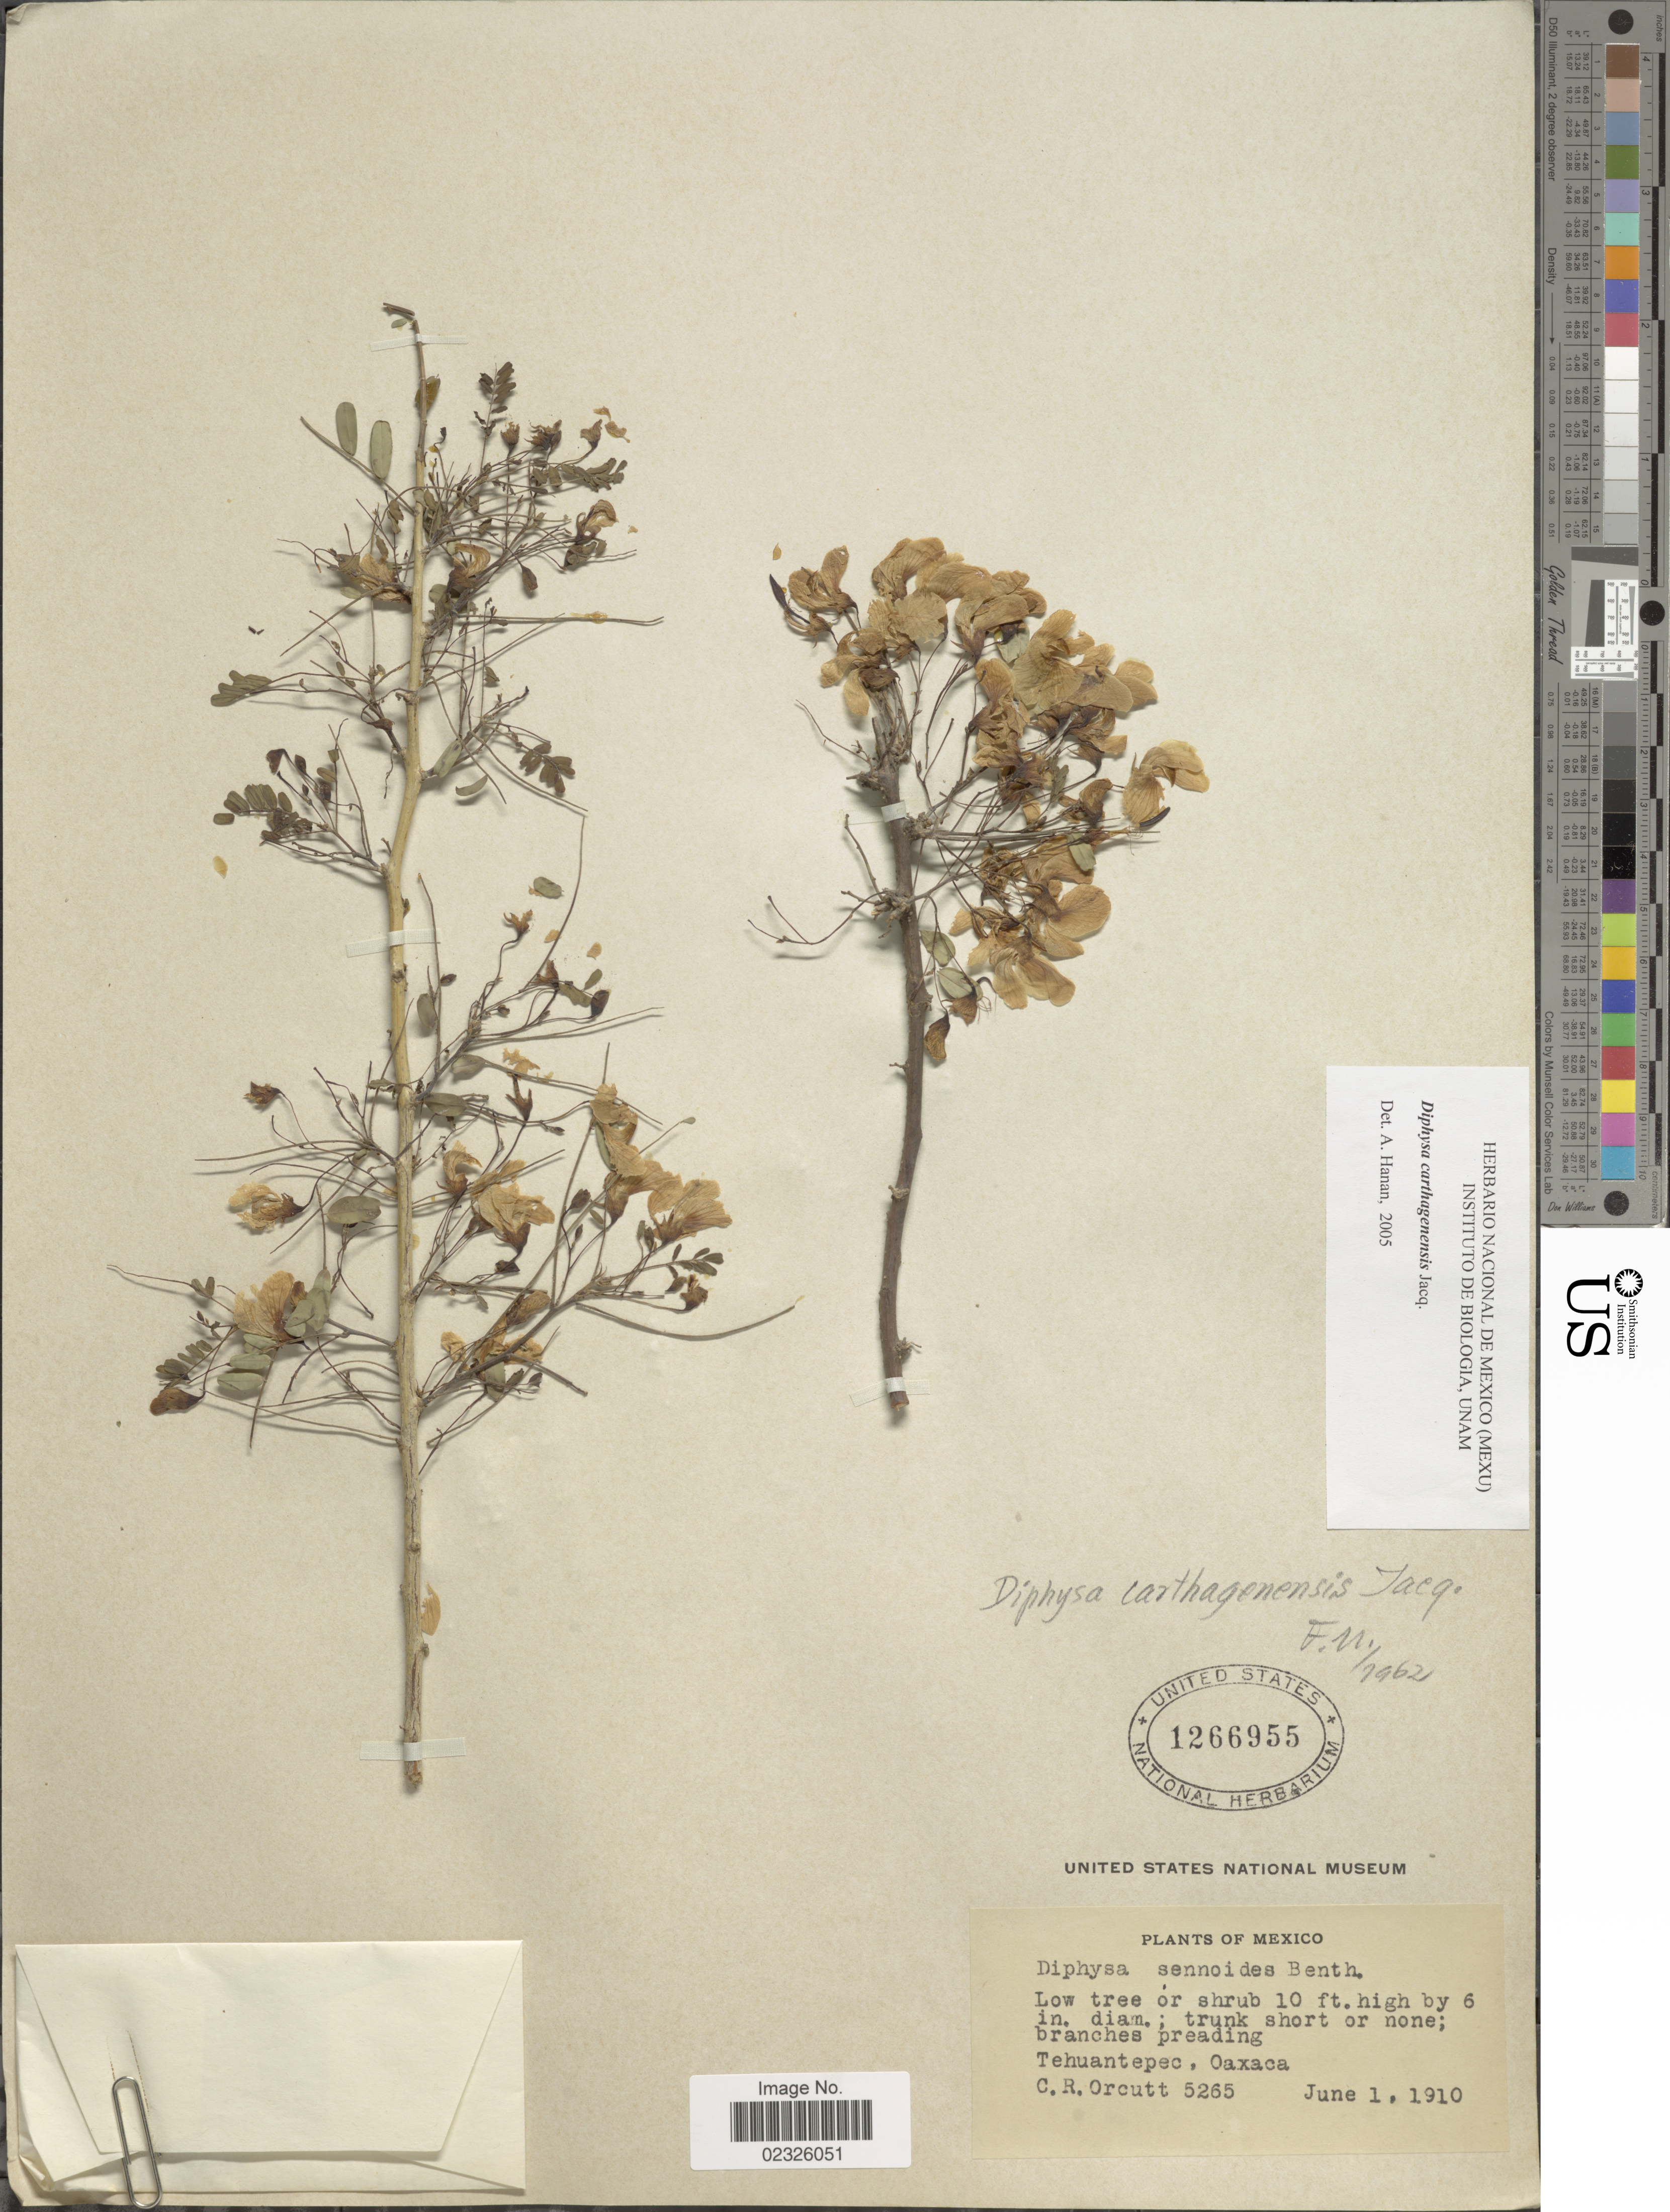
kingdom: Plantae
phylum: Tracheophyta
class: Magnoliopsida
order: Fabales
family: Fabaceae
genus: Diphysa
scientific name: Diphysa carthagenensis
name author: Jacq.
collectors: C. R. Orcutt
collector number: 5265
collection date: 1910-06-01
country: Mexico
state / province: Oaxaca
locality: Tehuantepec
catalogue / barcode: US 1266955